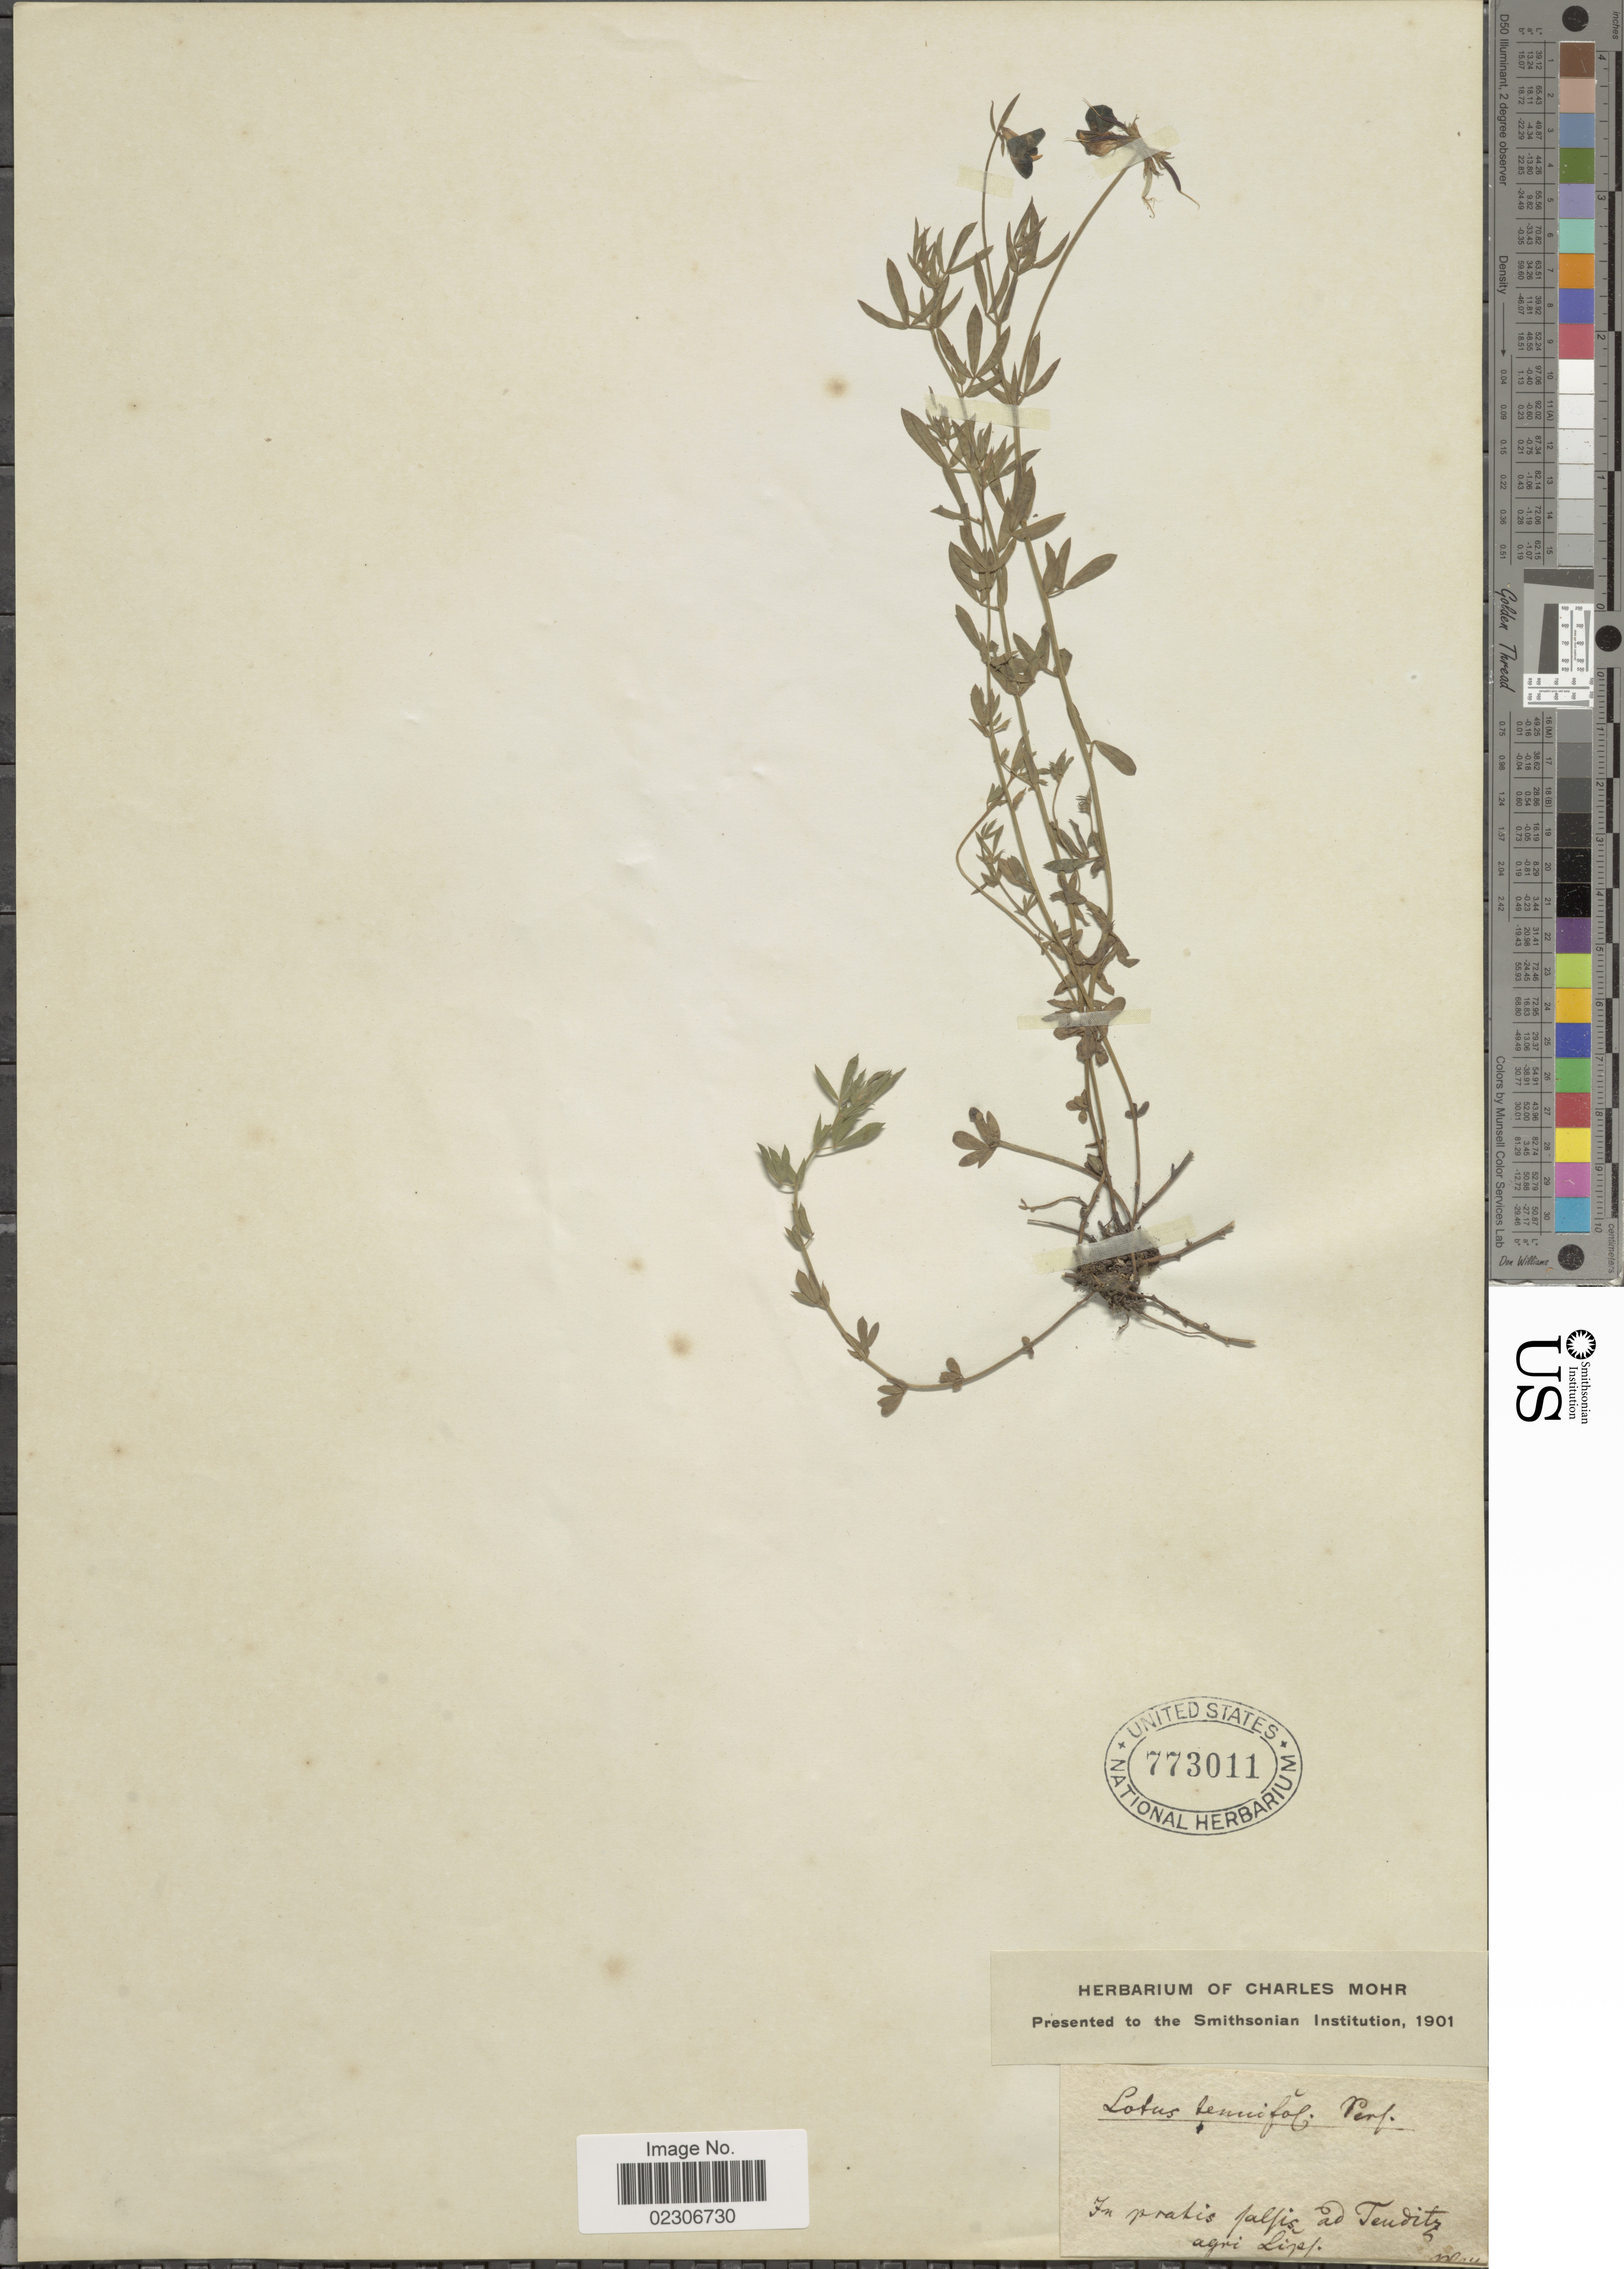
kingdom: Plantae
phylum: Tracheophyta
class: Magnoliopsida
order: Fabales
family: Fabaceae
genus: Lotus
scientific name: Lotus tenuifolius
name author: Rchb.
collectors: ex herb. Charles Mohr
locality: In pratis falkis ad teuditz agri Lipe [illegible text]. [interpreted]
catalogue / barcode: US 773011